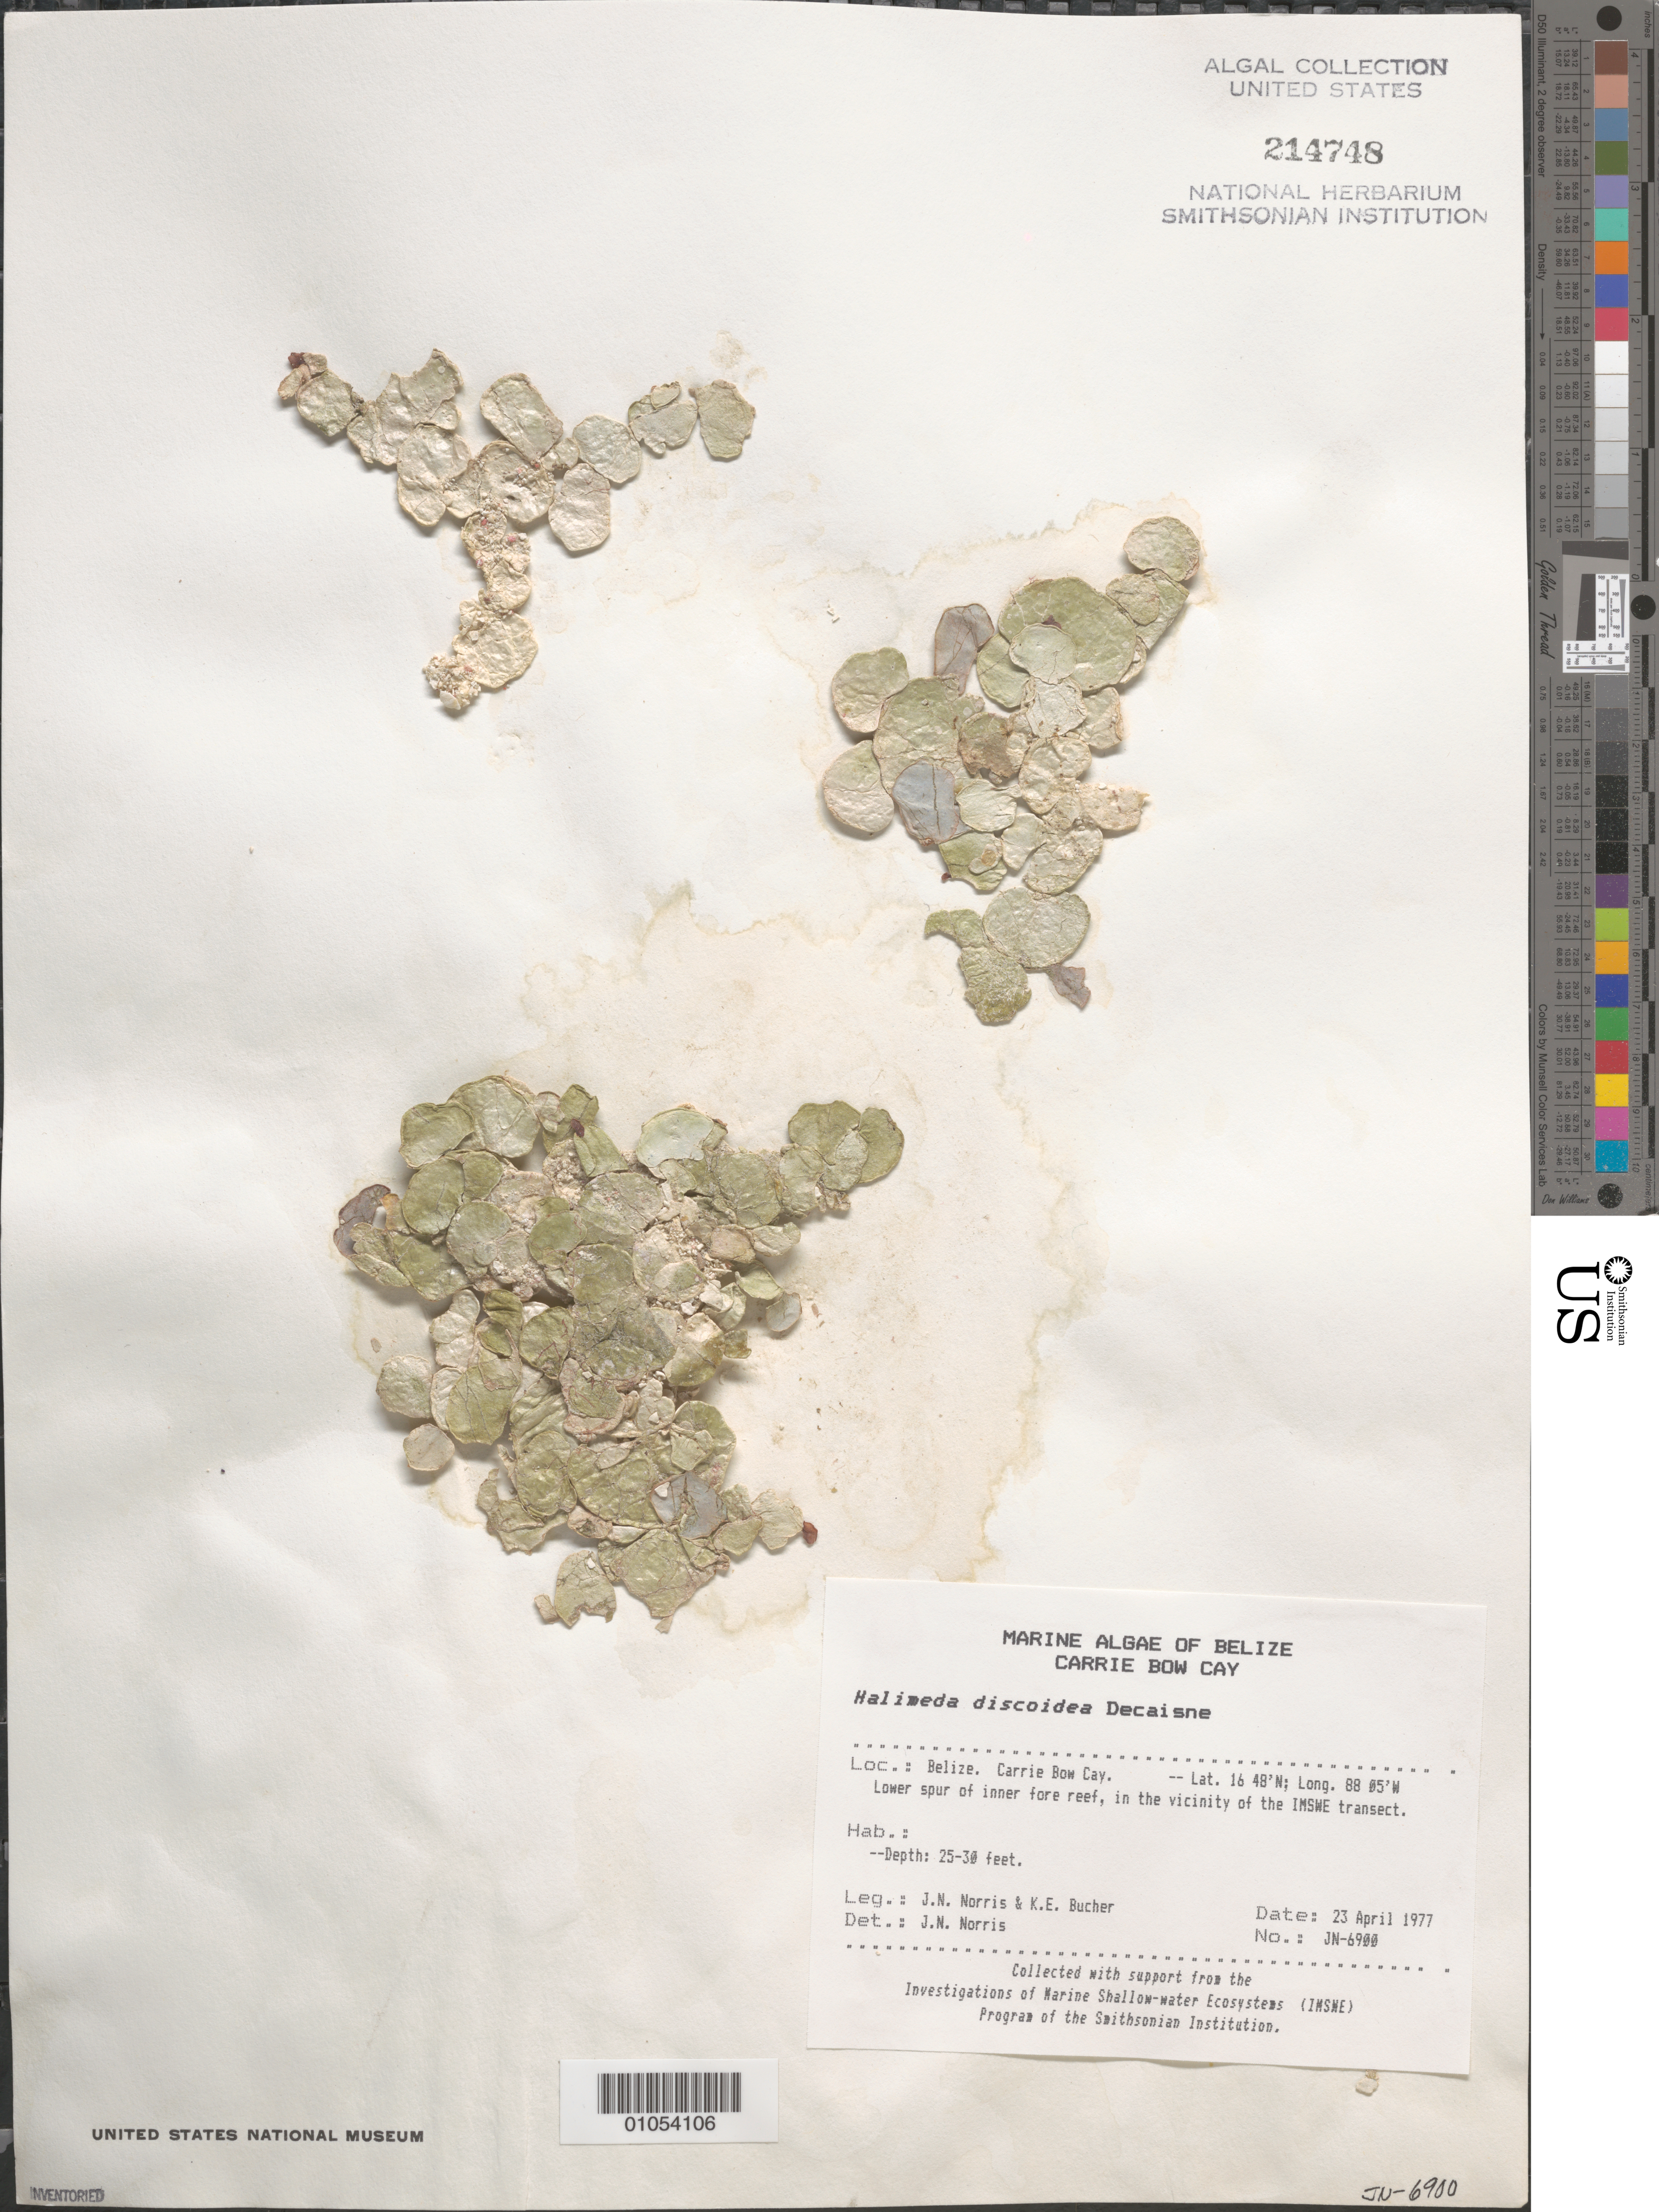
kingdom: Plantae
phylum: Chlorophyta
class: Ulvophyceae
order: Bryopsidales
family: Halimedaceae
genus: Halimeda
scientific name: Halimeda discoidea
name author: Decne.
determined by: Norris, James N.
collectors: J. N. Norris & K. E. Bucher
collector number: JN-6900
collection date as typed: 23 Apr 1977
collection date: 1977-04-23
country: Belize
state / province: Stann Creek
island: Carrie Bow Cay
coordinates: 16 48'N, 88 05'W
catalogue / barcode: US 214748